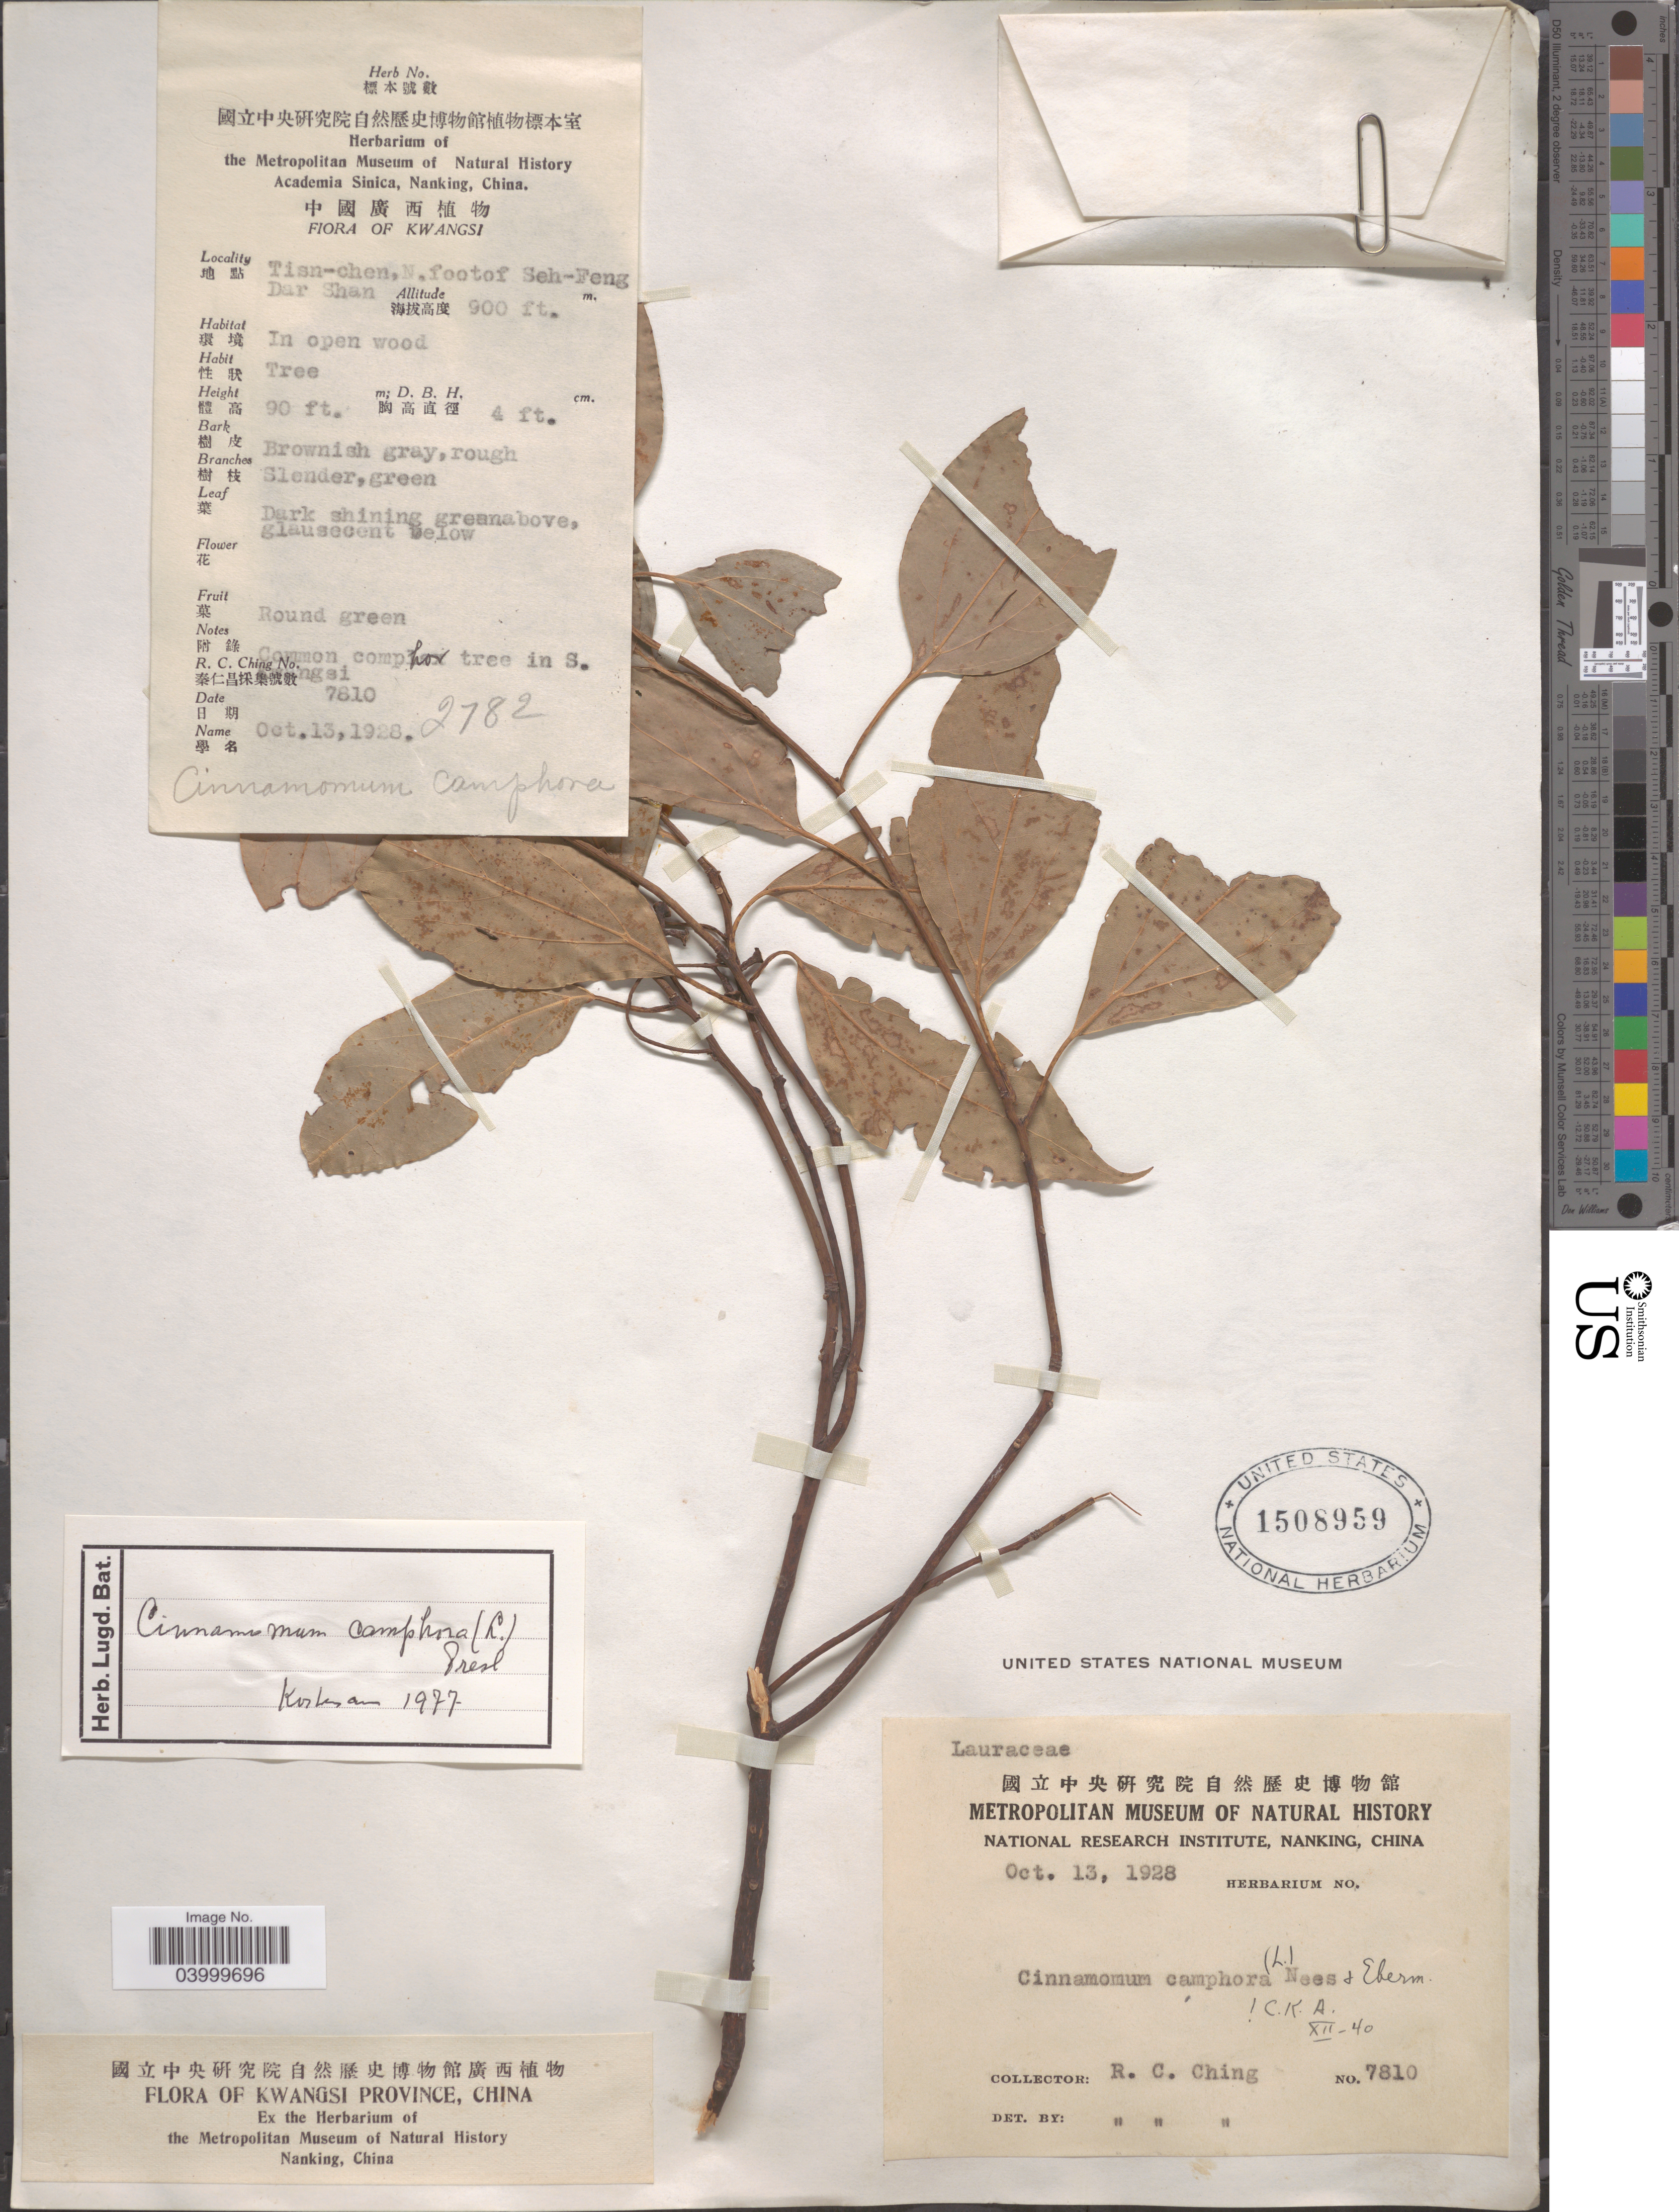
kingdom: Plantae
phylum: Tracheophyta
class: Magnoliopsida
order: Laurales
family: Lauraceae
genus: Cinnamomum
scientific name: Cinnamomum camphora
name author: (L.) J. Presl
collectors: R. C. Ching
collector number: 7810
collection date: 1928-10-13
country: China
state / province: Guangxi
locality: Kwangsi Province. Kwangsi. Tisn-chen,N. foot of Seh-Feng. Dar Shan.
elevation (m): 274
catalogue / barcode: US 1508959